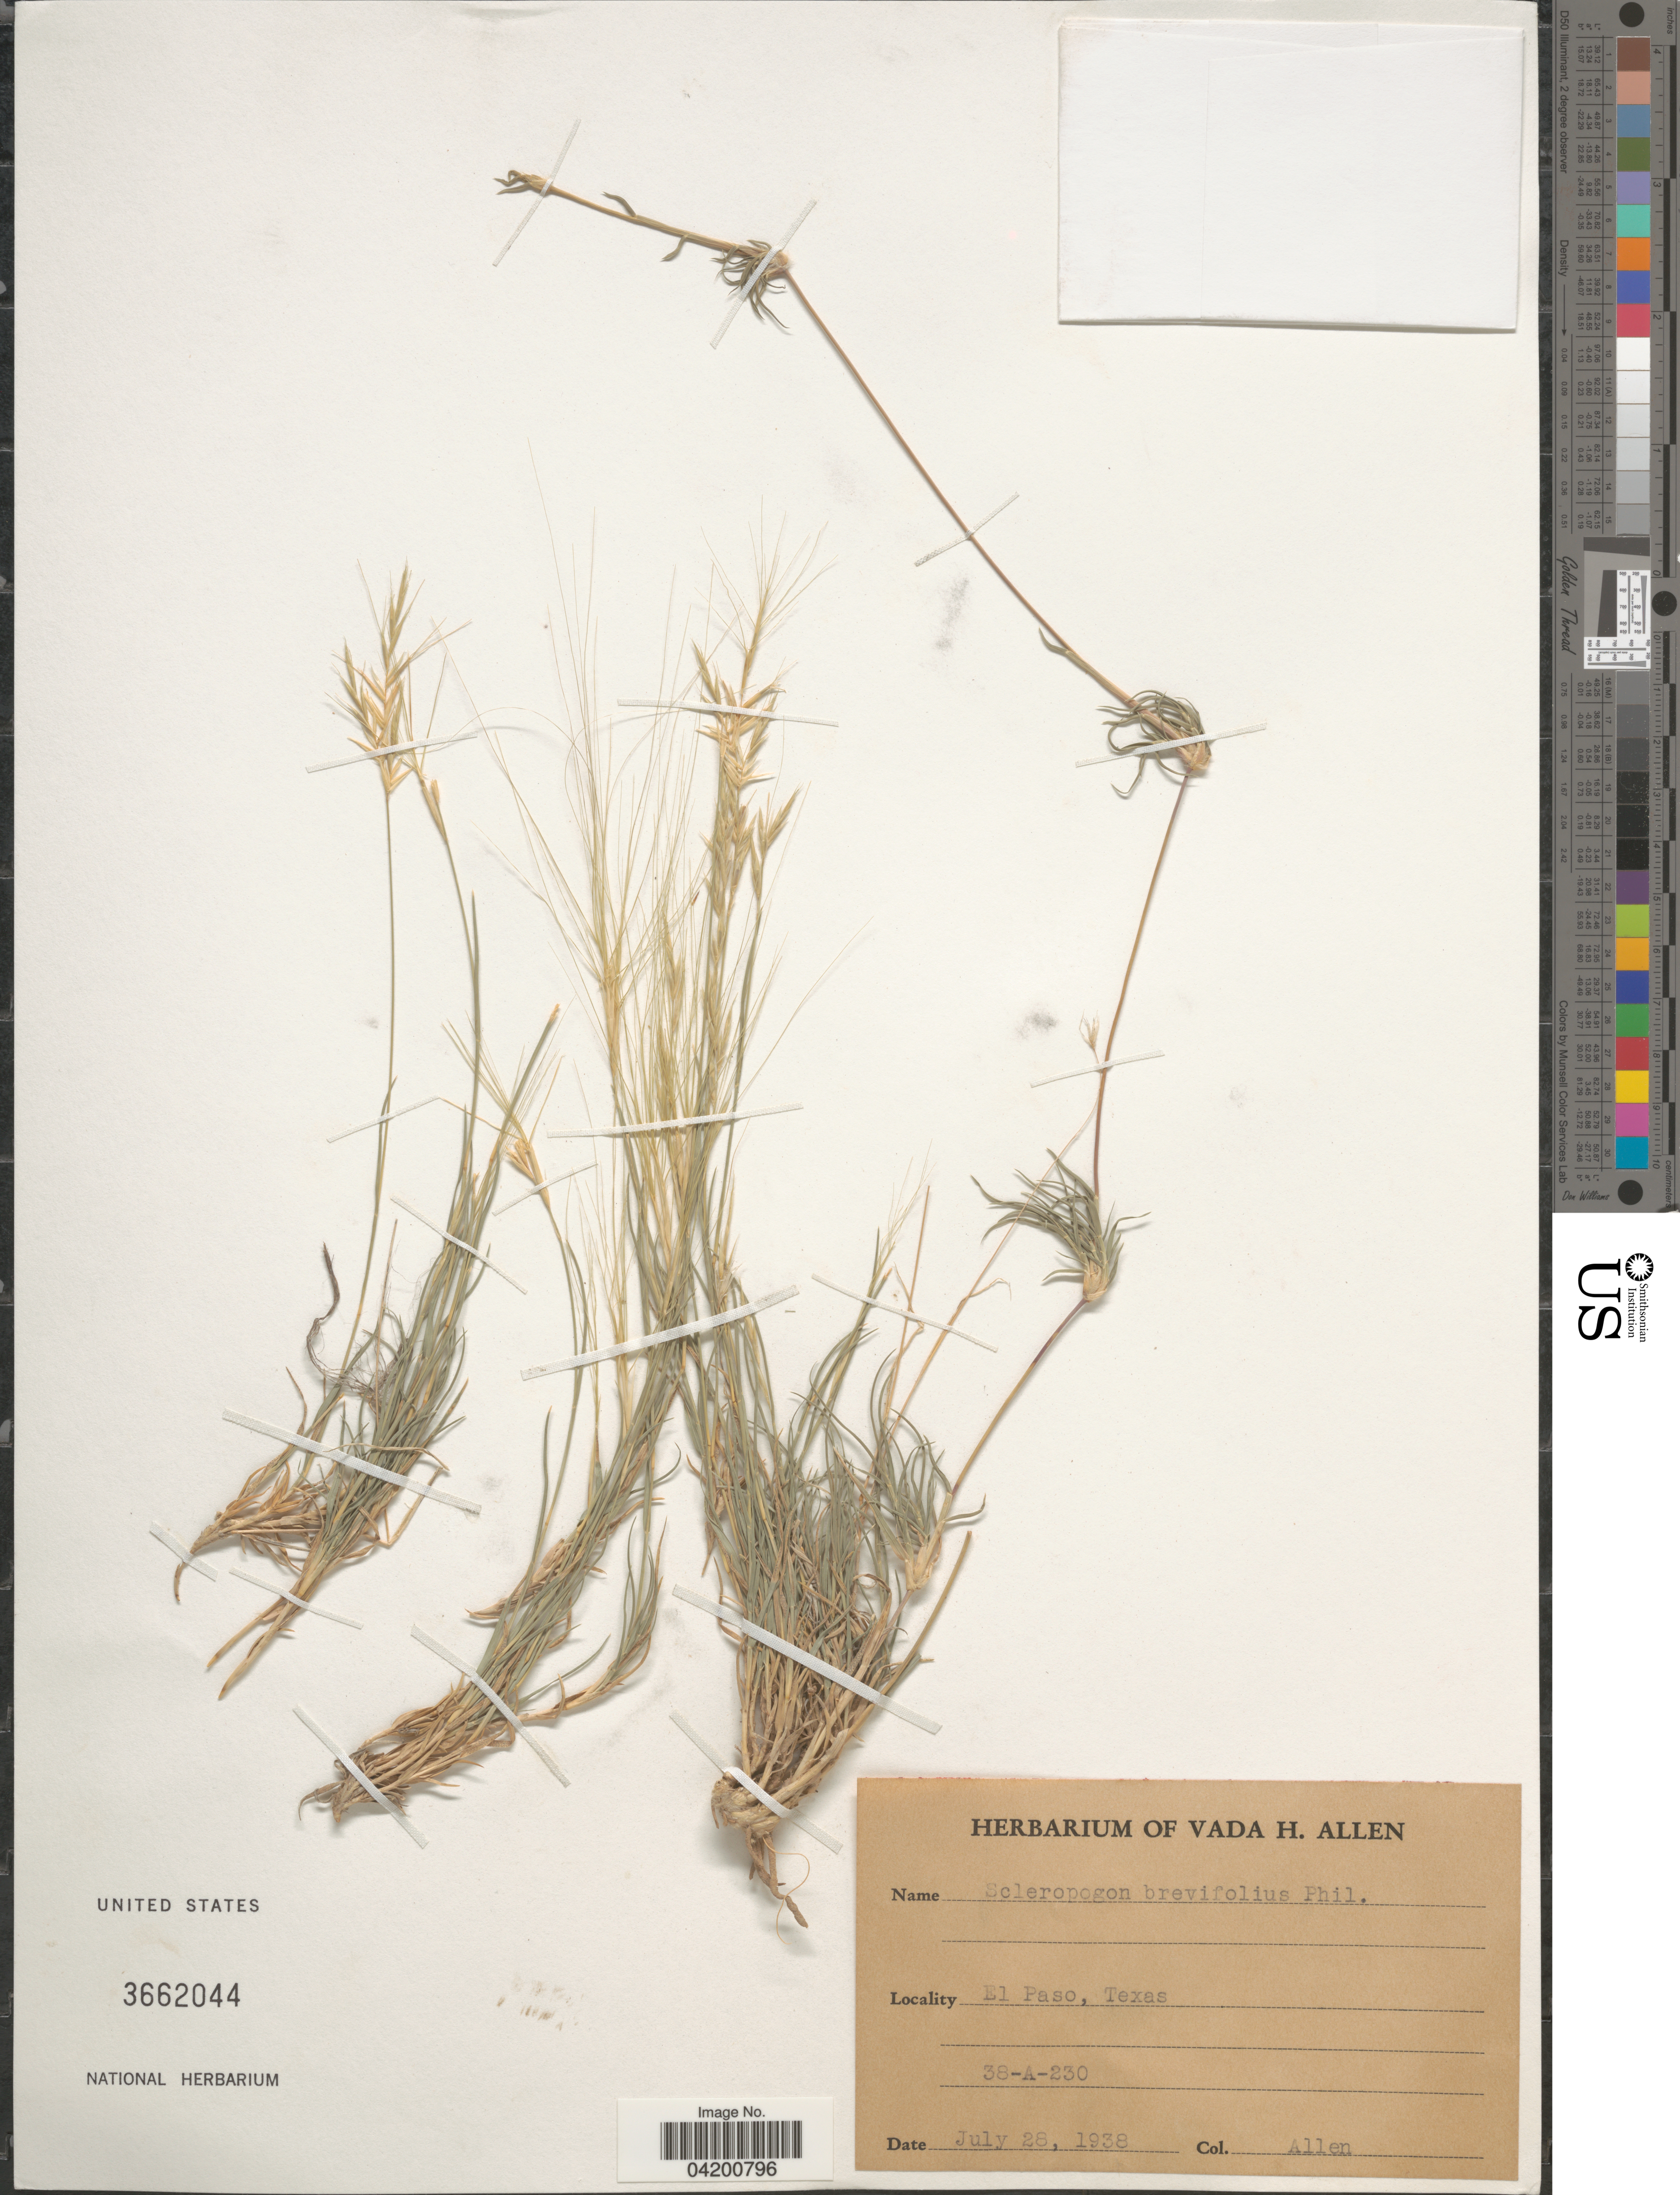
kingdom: Plantae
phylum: Tracheophyta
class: Liliopsida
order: Poales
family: Poaceae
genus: Scleropogon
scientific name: Scleropogon brevifolius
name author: Phil.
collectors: V. Allen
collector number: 38-A-230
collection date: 1938-07-28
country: United States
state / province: Texas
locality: El Paso.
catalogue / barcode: US 3662044